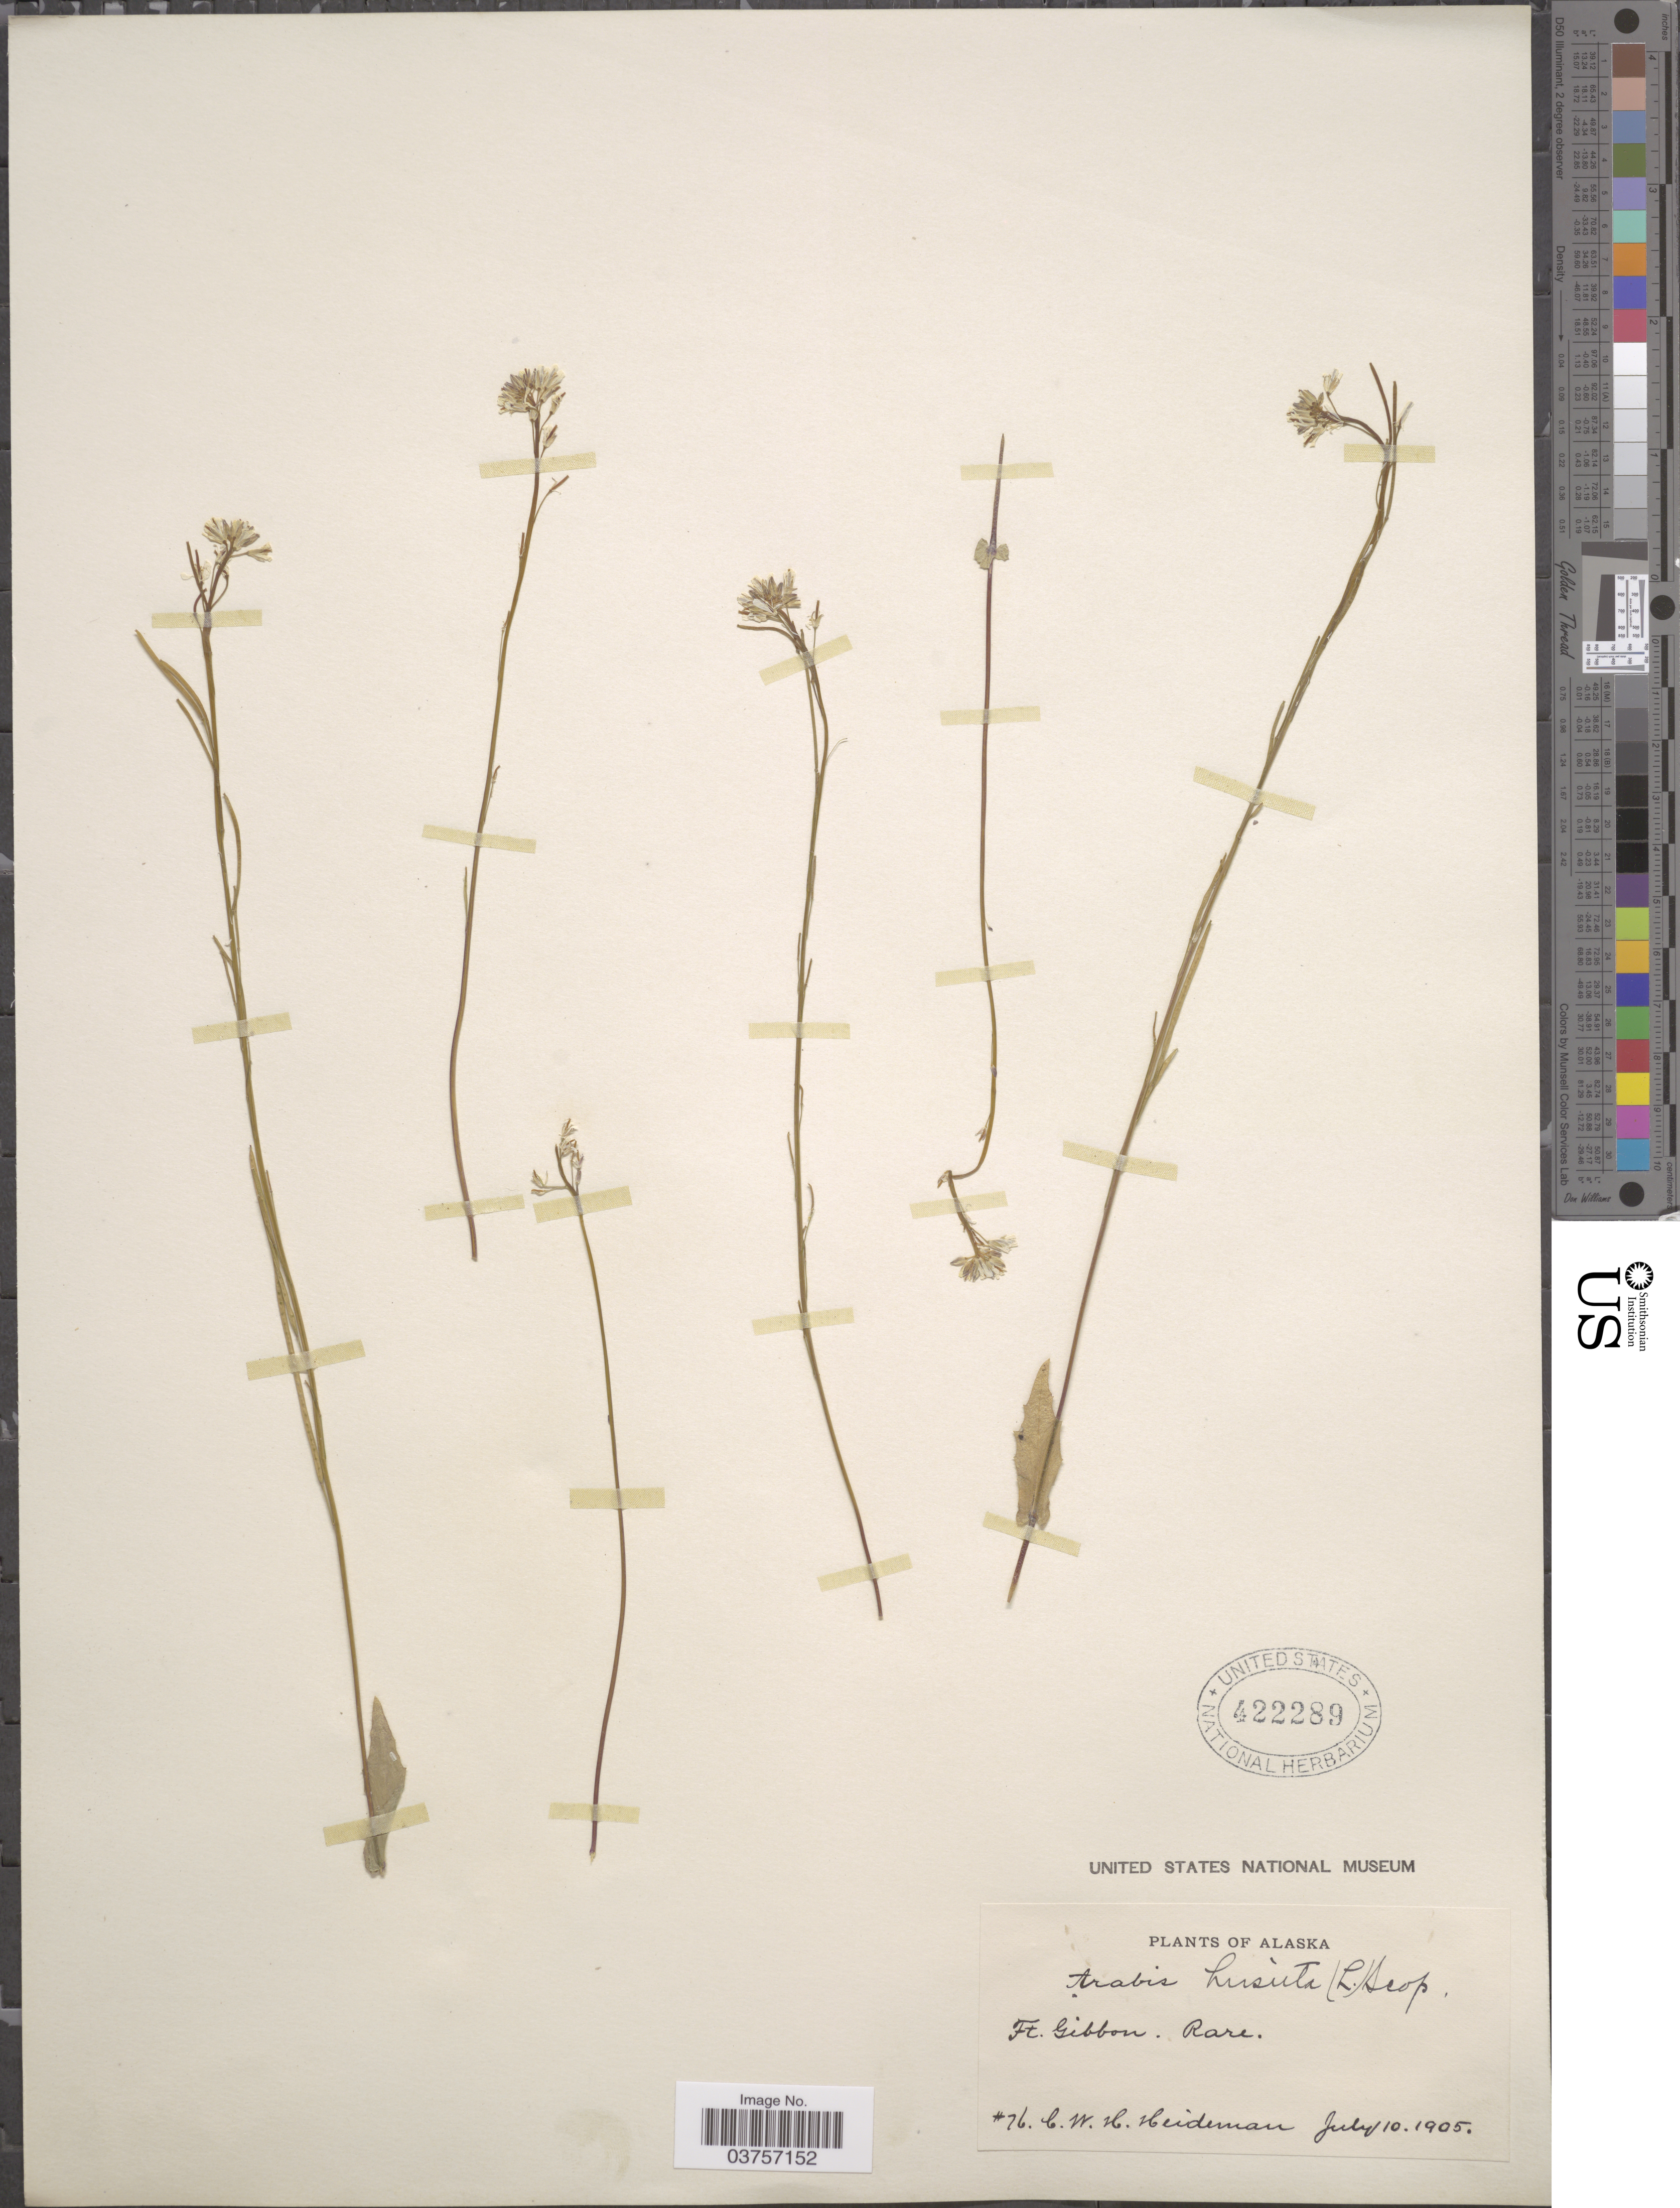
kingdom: Plantae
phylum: Tracheophyta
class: Magnoliopsida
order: Brassicales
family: Brassicaceae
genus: Arabis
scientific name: Arabis hirsuta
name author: (L.) Scop.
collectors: C. Heideman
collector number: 76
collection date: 1905-07-10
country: United States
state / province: Alaska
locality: Ft. Gibbon.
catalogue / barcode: US 422289